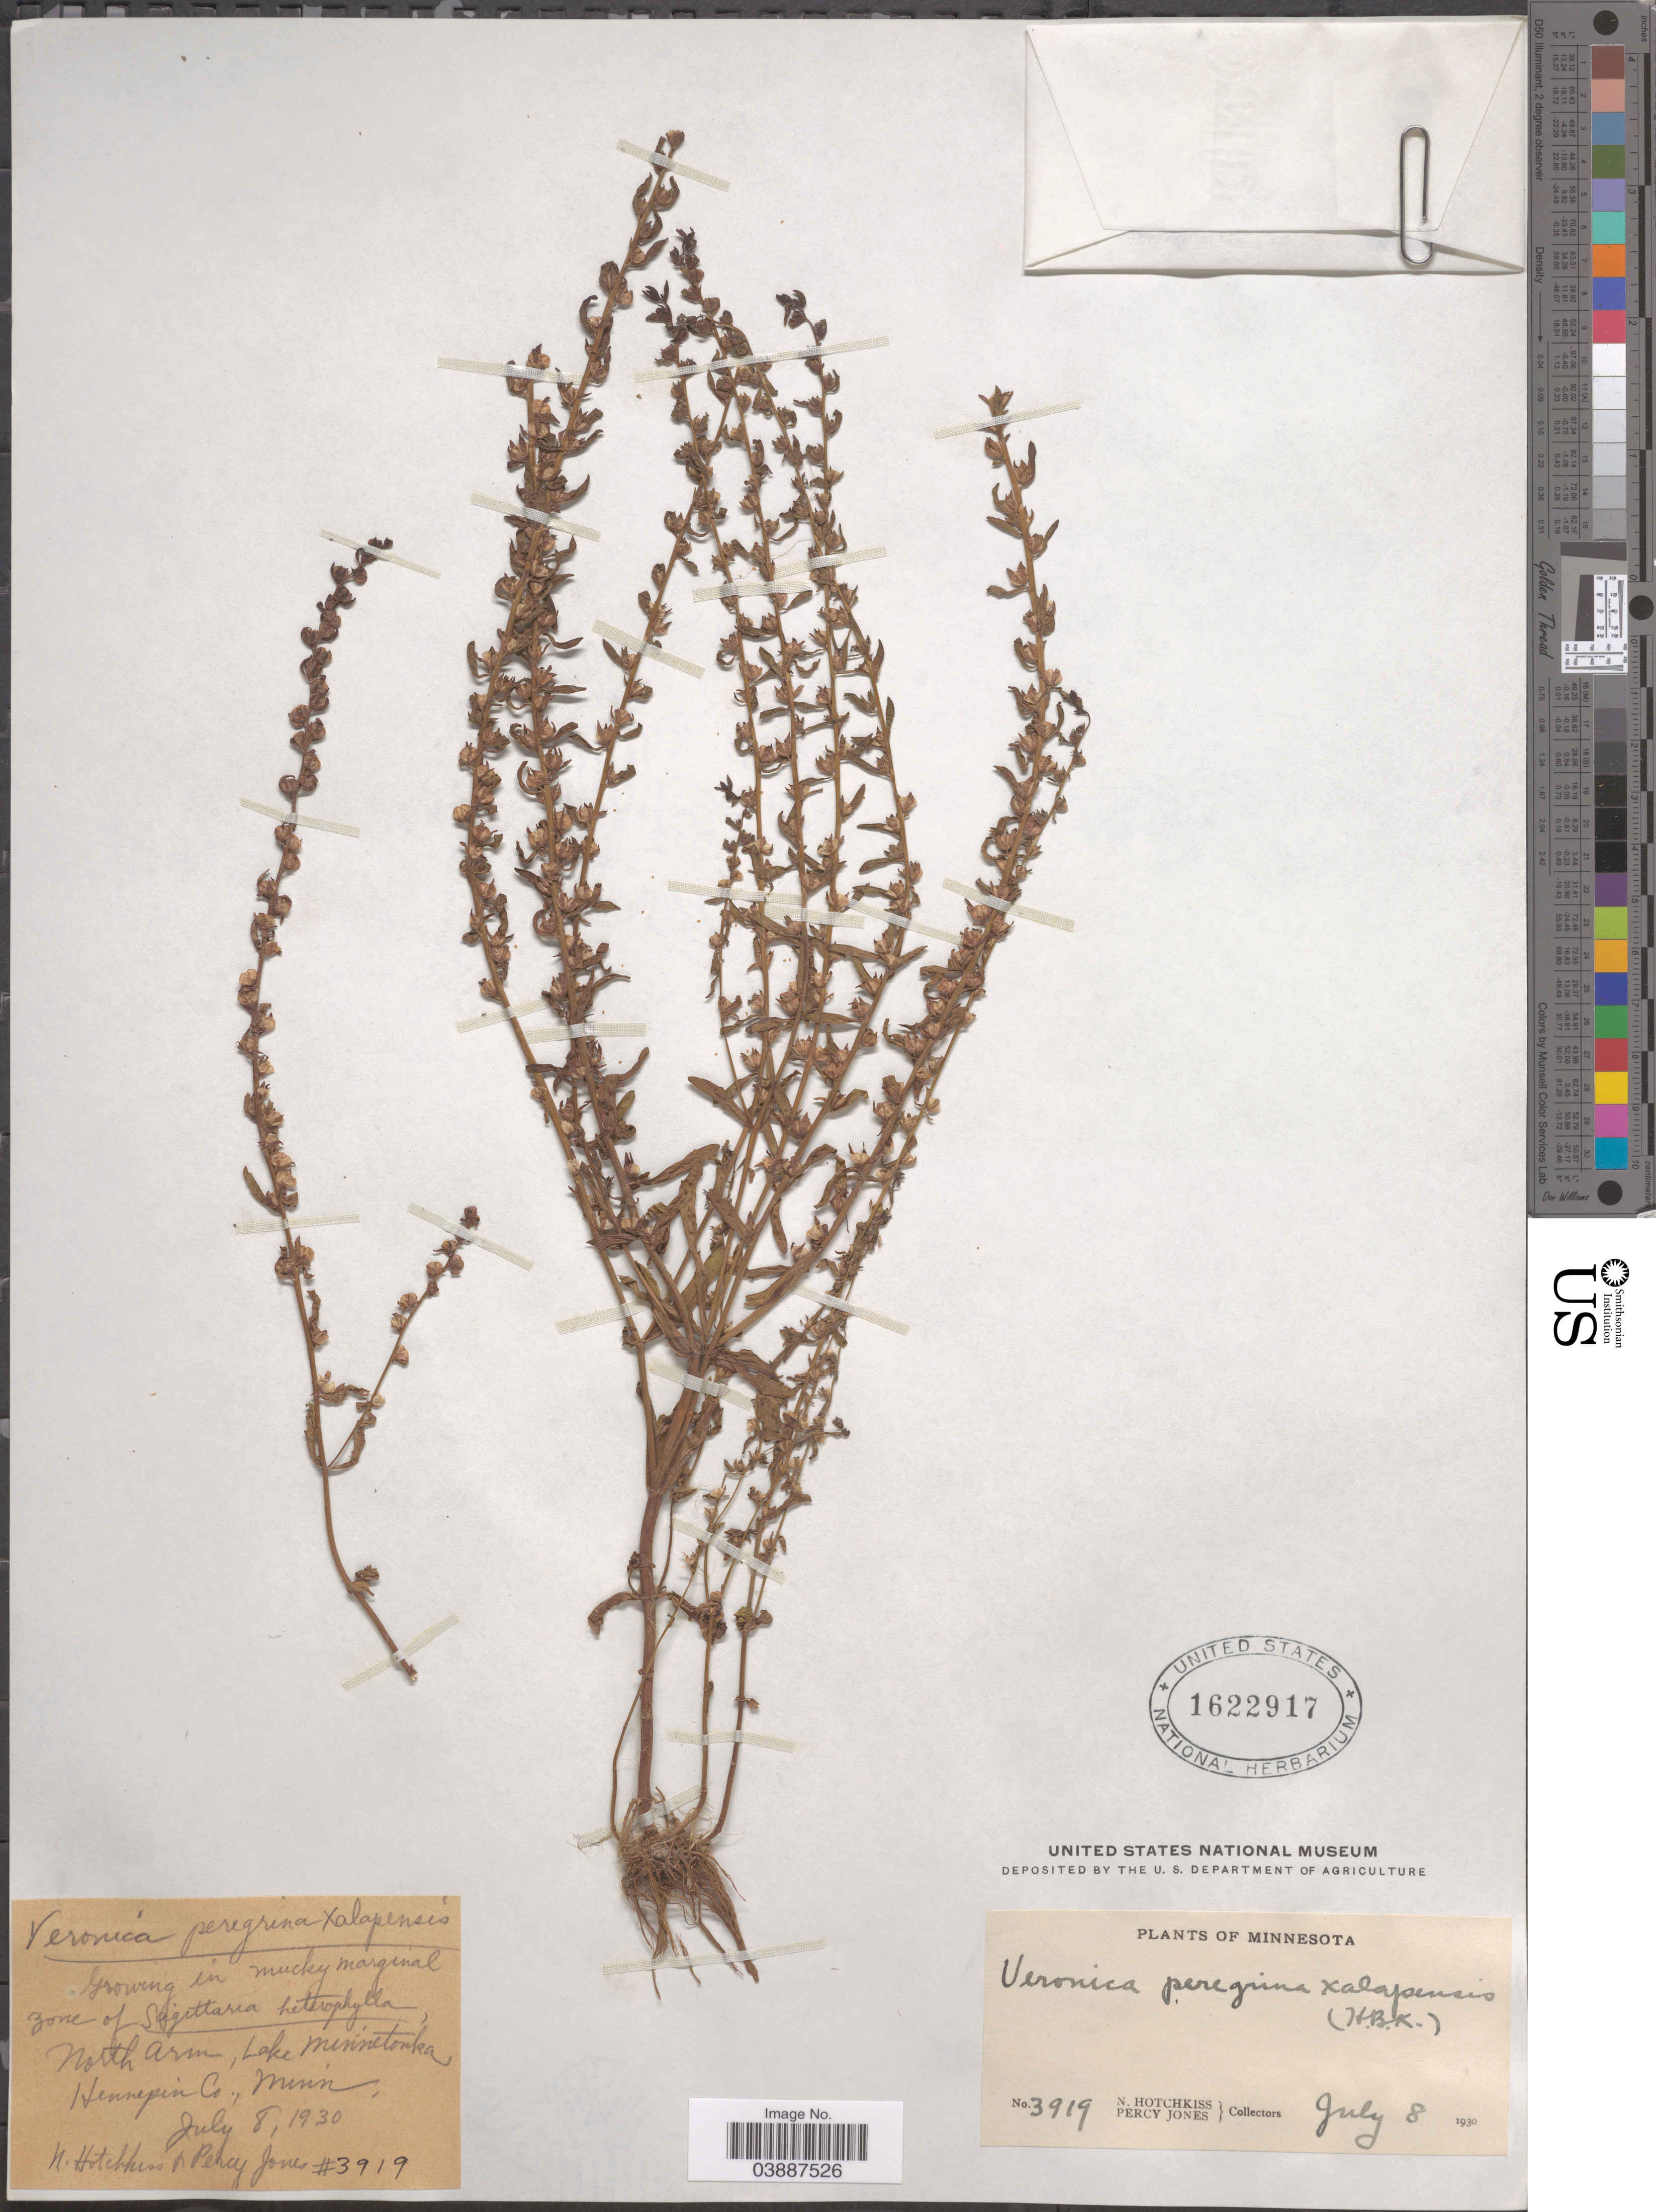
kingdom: Plantae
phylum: Tracheophyta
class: Magnoliopsida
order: Lamiales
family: Plantaginaceae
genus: Veronica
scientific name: Veronica peregrina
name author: L.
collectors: N. Hotchkiss & P. Jones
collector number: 3919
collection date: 1930-07-08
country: United States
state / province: Minnesota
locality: North Arm, Lake Minnetonka. Hennepin Co.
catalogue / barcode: US 1622917